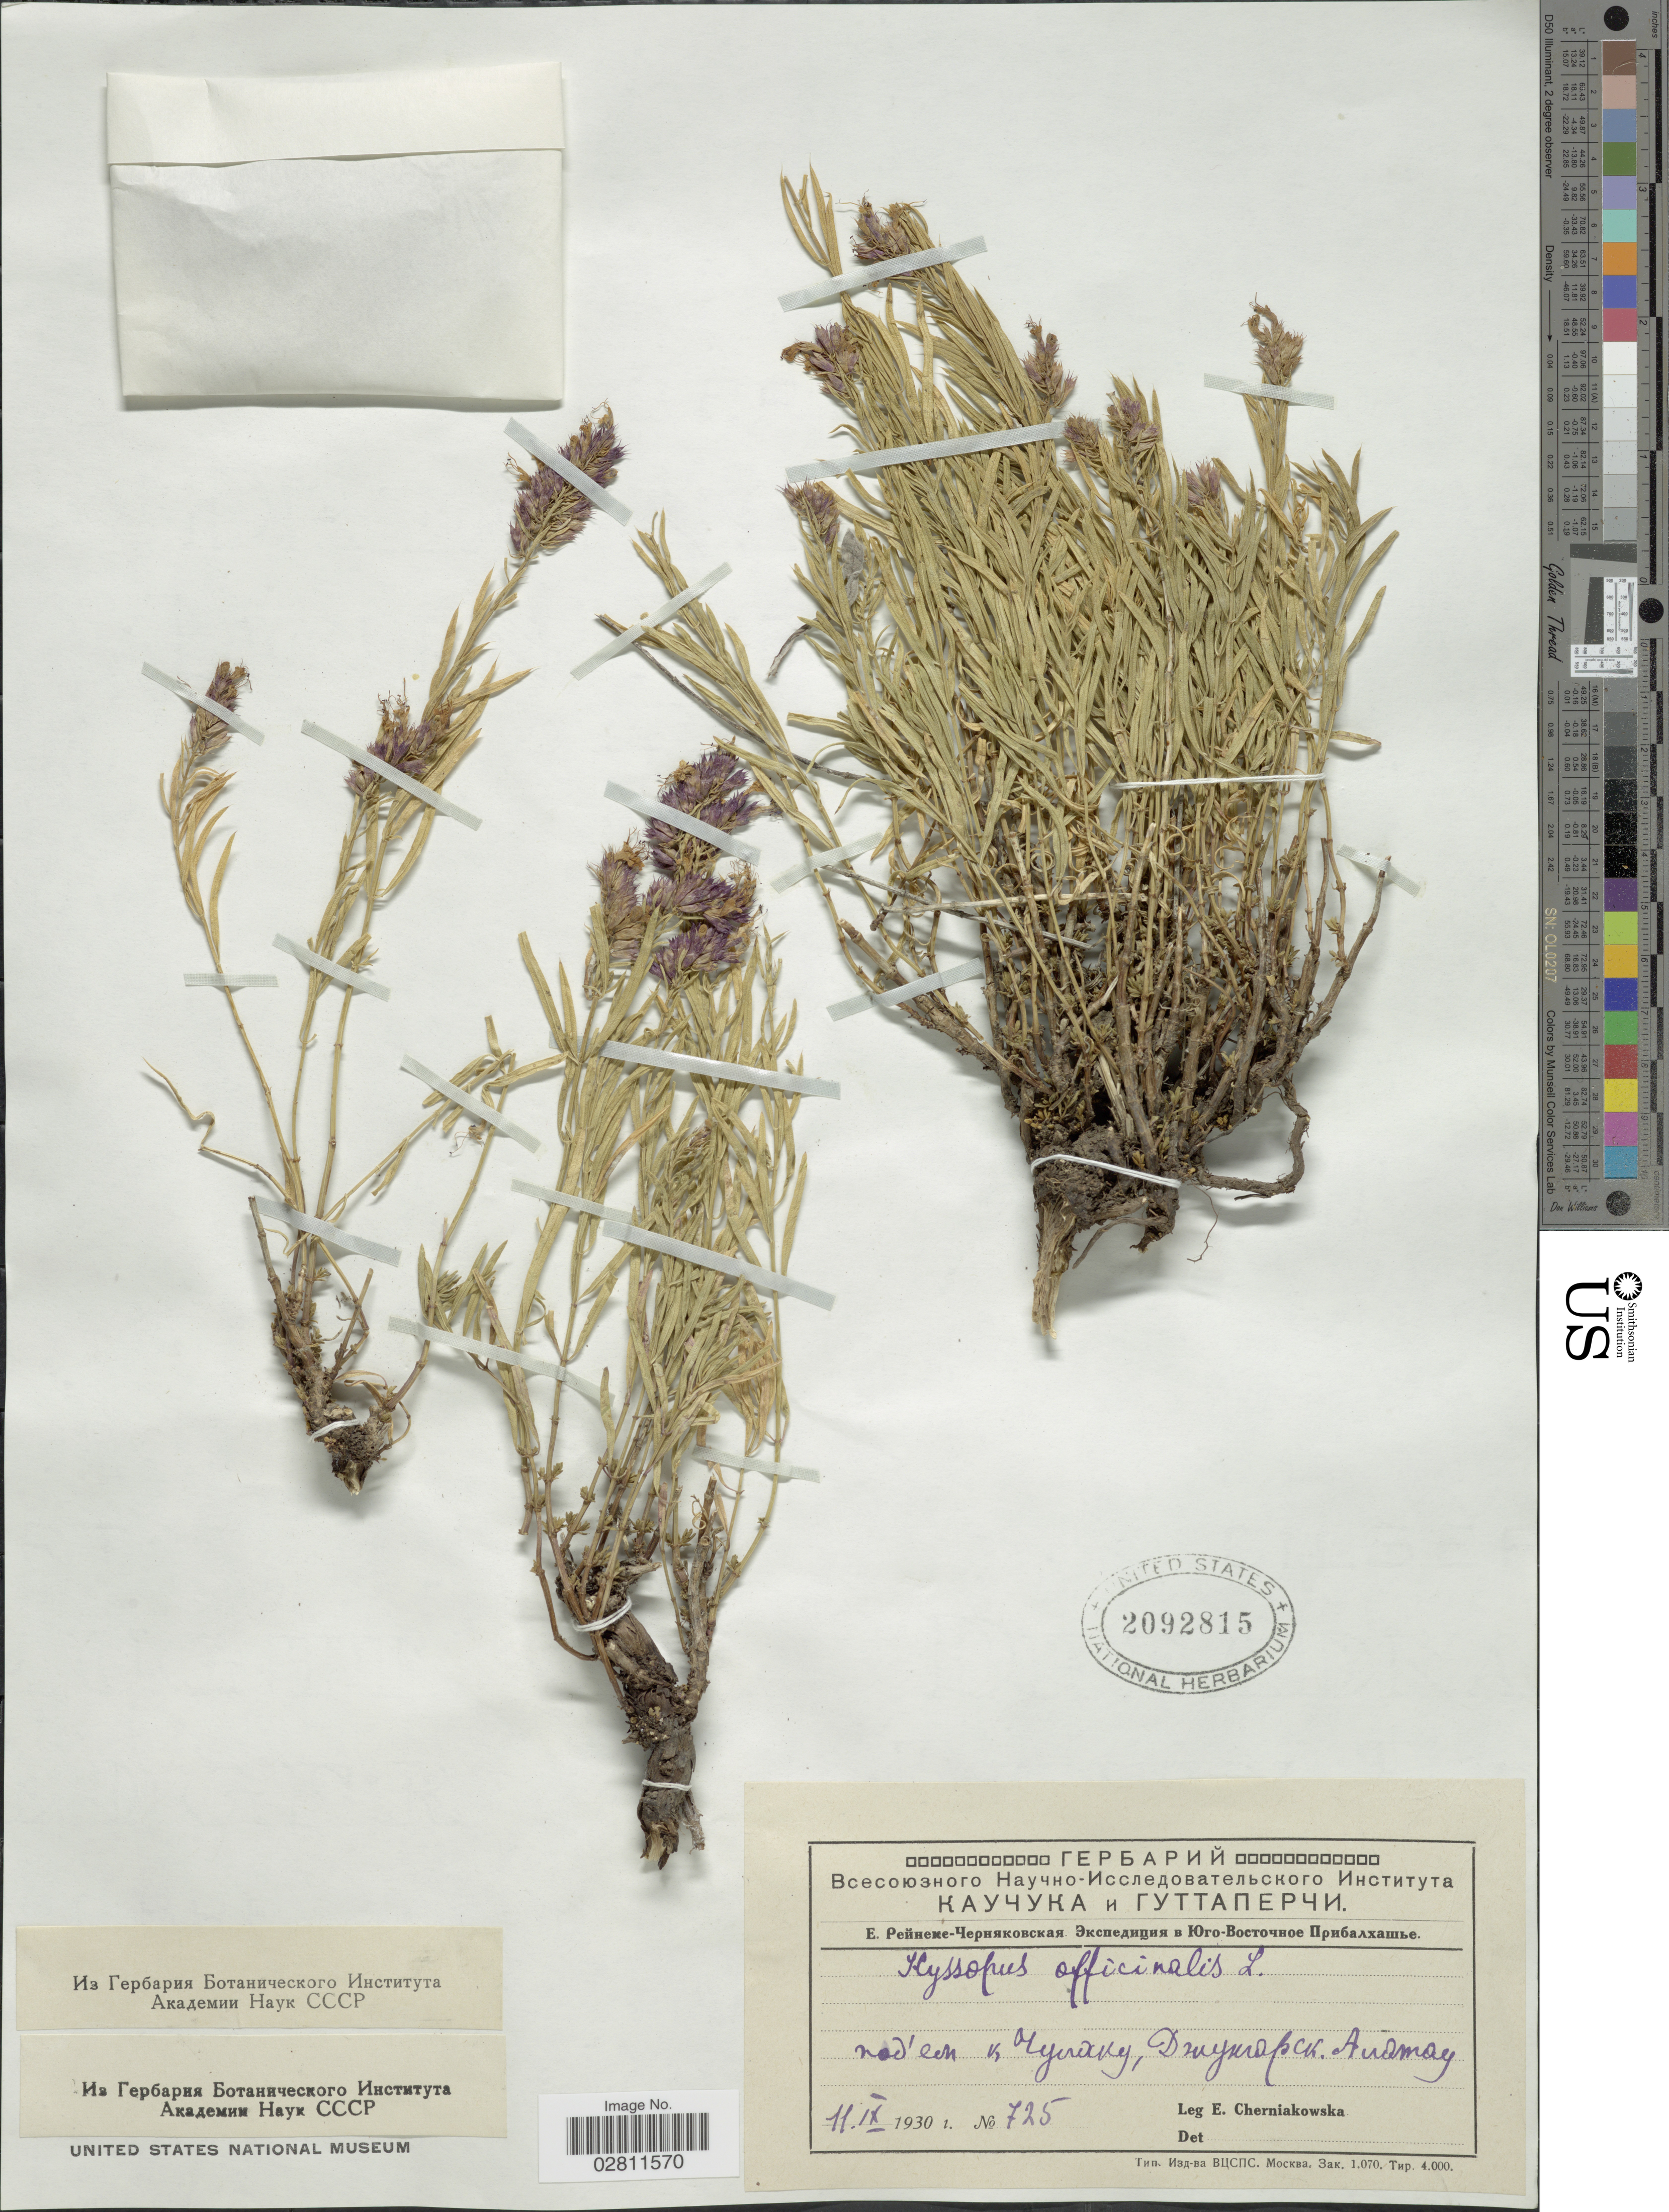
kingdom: Plantae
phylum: Tracheophyta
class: Magnoliopsida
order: Lamiales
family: Lamiaceae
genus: Hyssopus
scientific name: Hyssopus officinalis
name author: L.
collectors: E. Cherniakowska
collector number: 725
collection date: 1930-09-11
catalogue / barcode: US 2092815